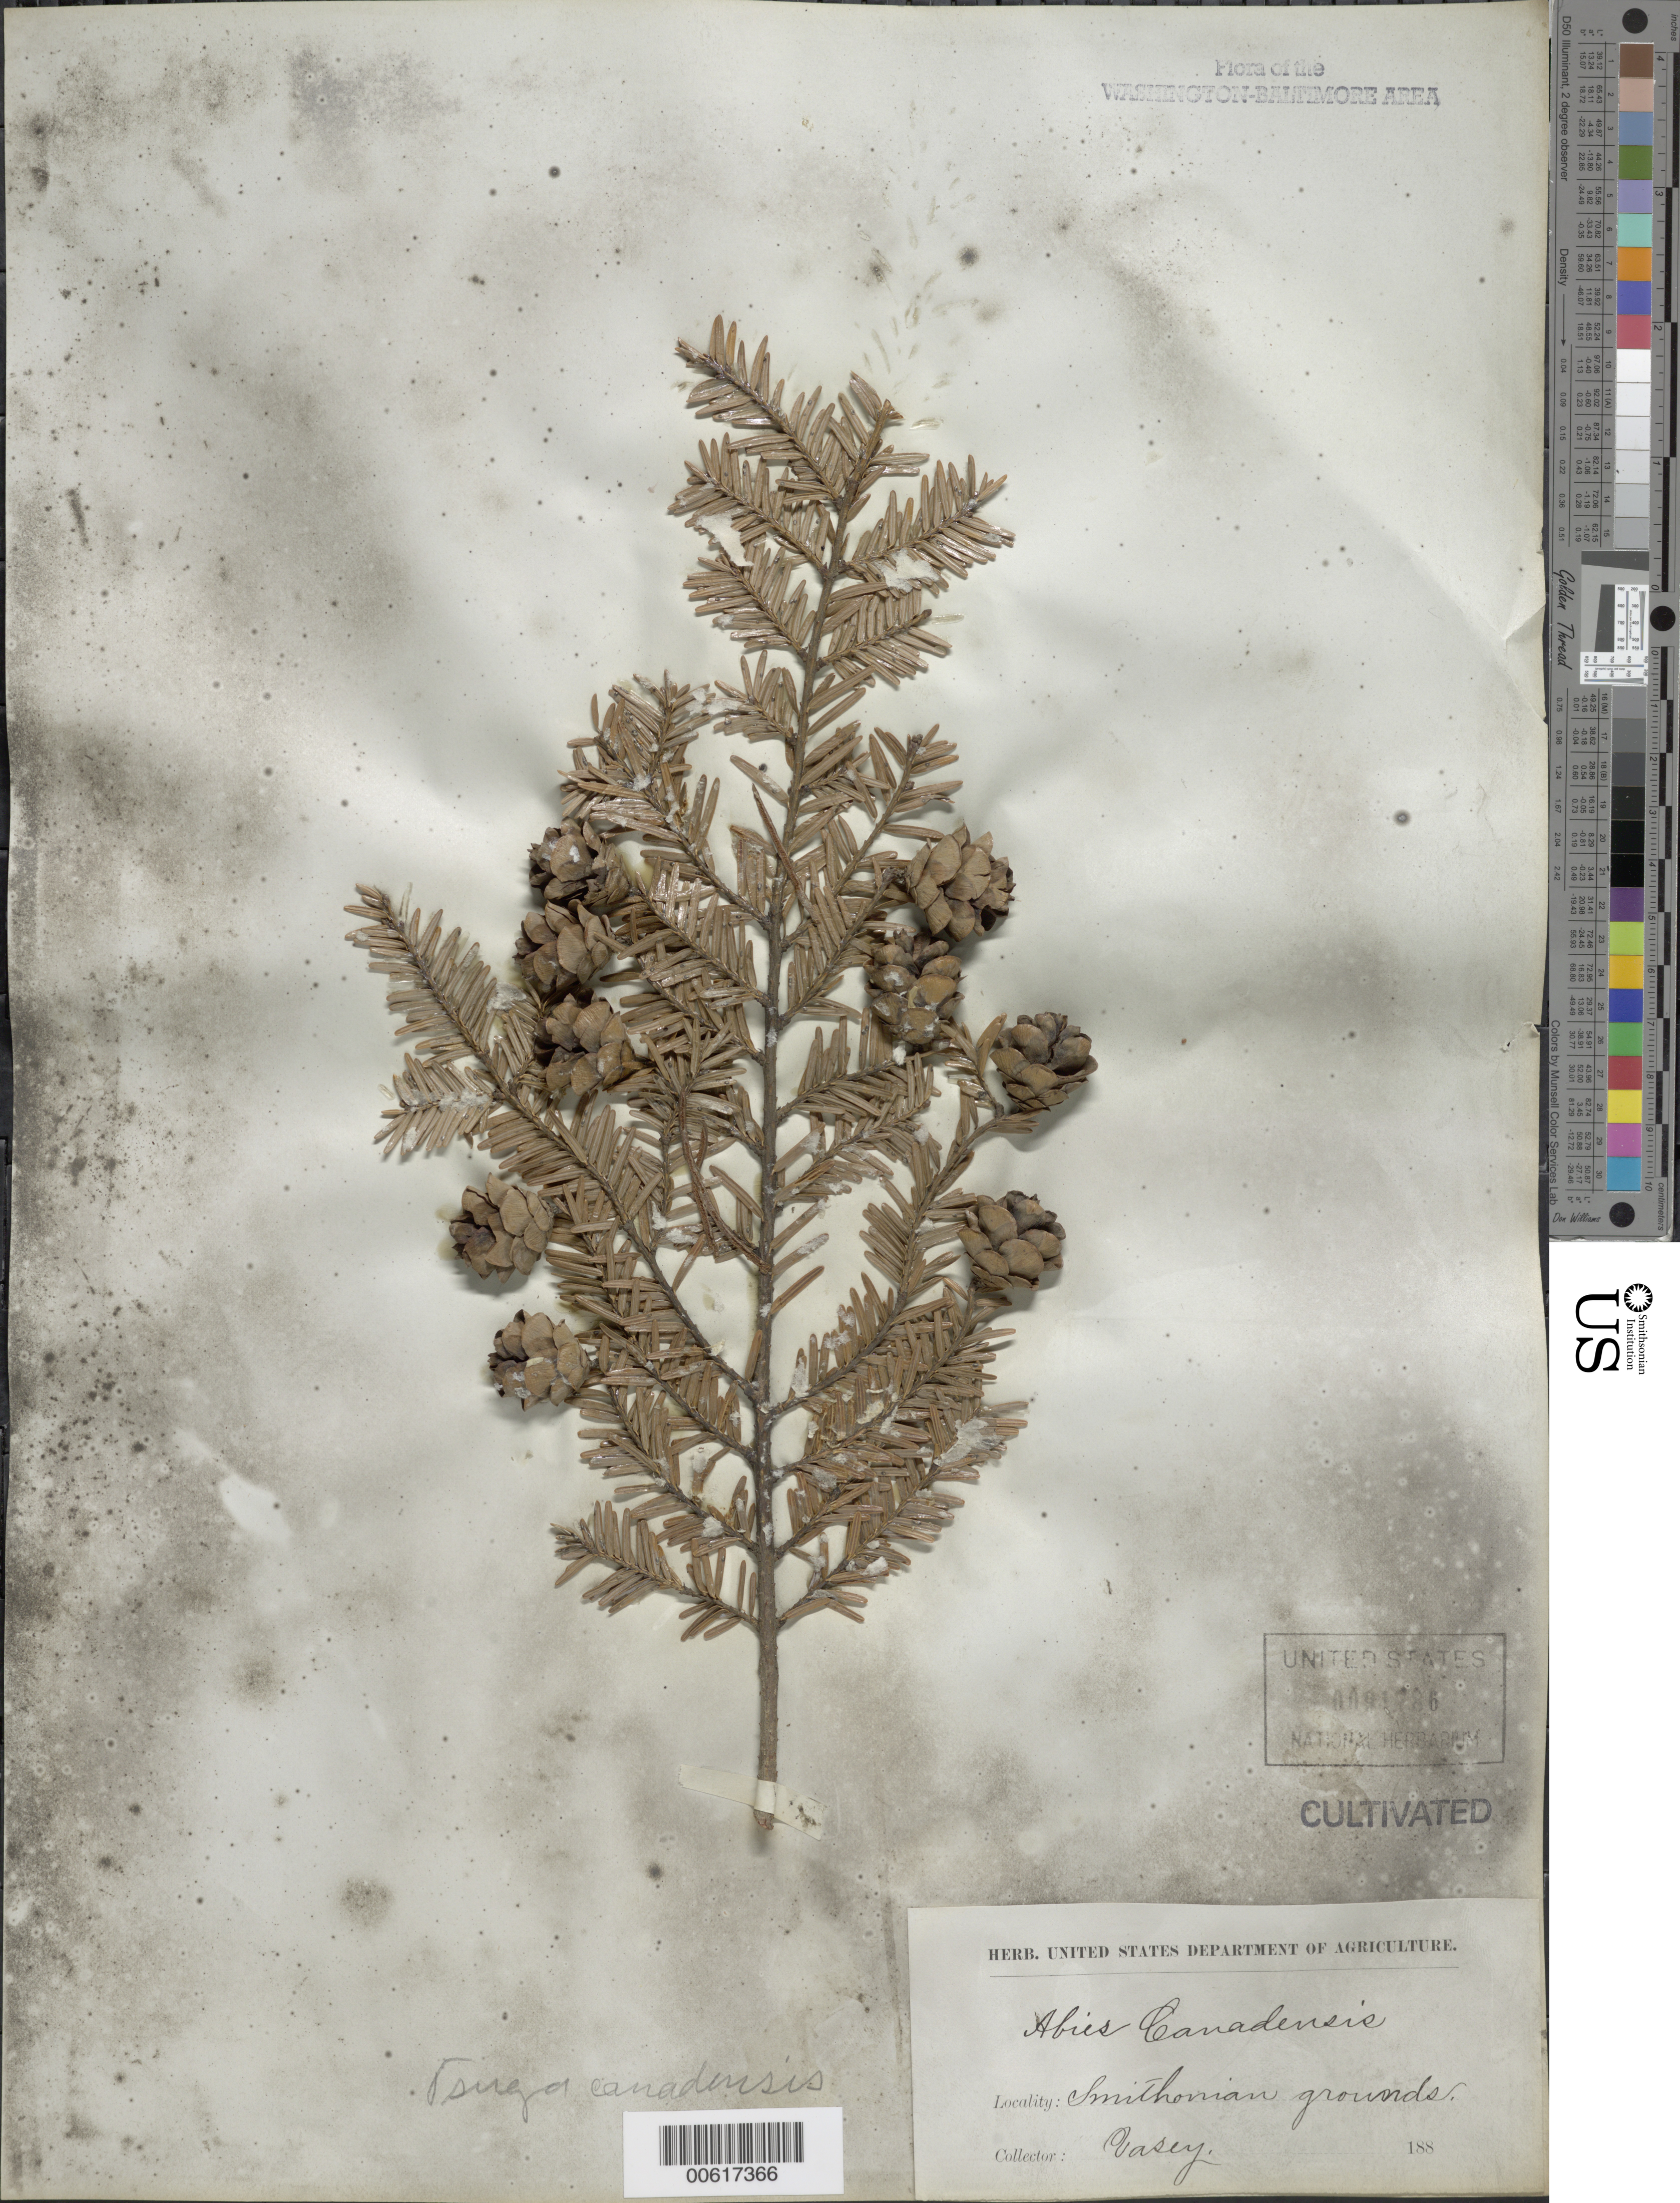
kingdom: Plantae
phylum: Tracheophyta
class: Pinopsida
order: Pinales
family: Pinaceae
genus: Tsuga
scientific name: Tsuga canadensis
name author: (L.) Carrière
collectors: G. Vasey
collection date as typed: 188-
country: United States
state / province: District of Columbia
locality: Smithsonian grounds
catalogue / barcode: US 91786